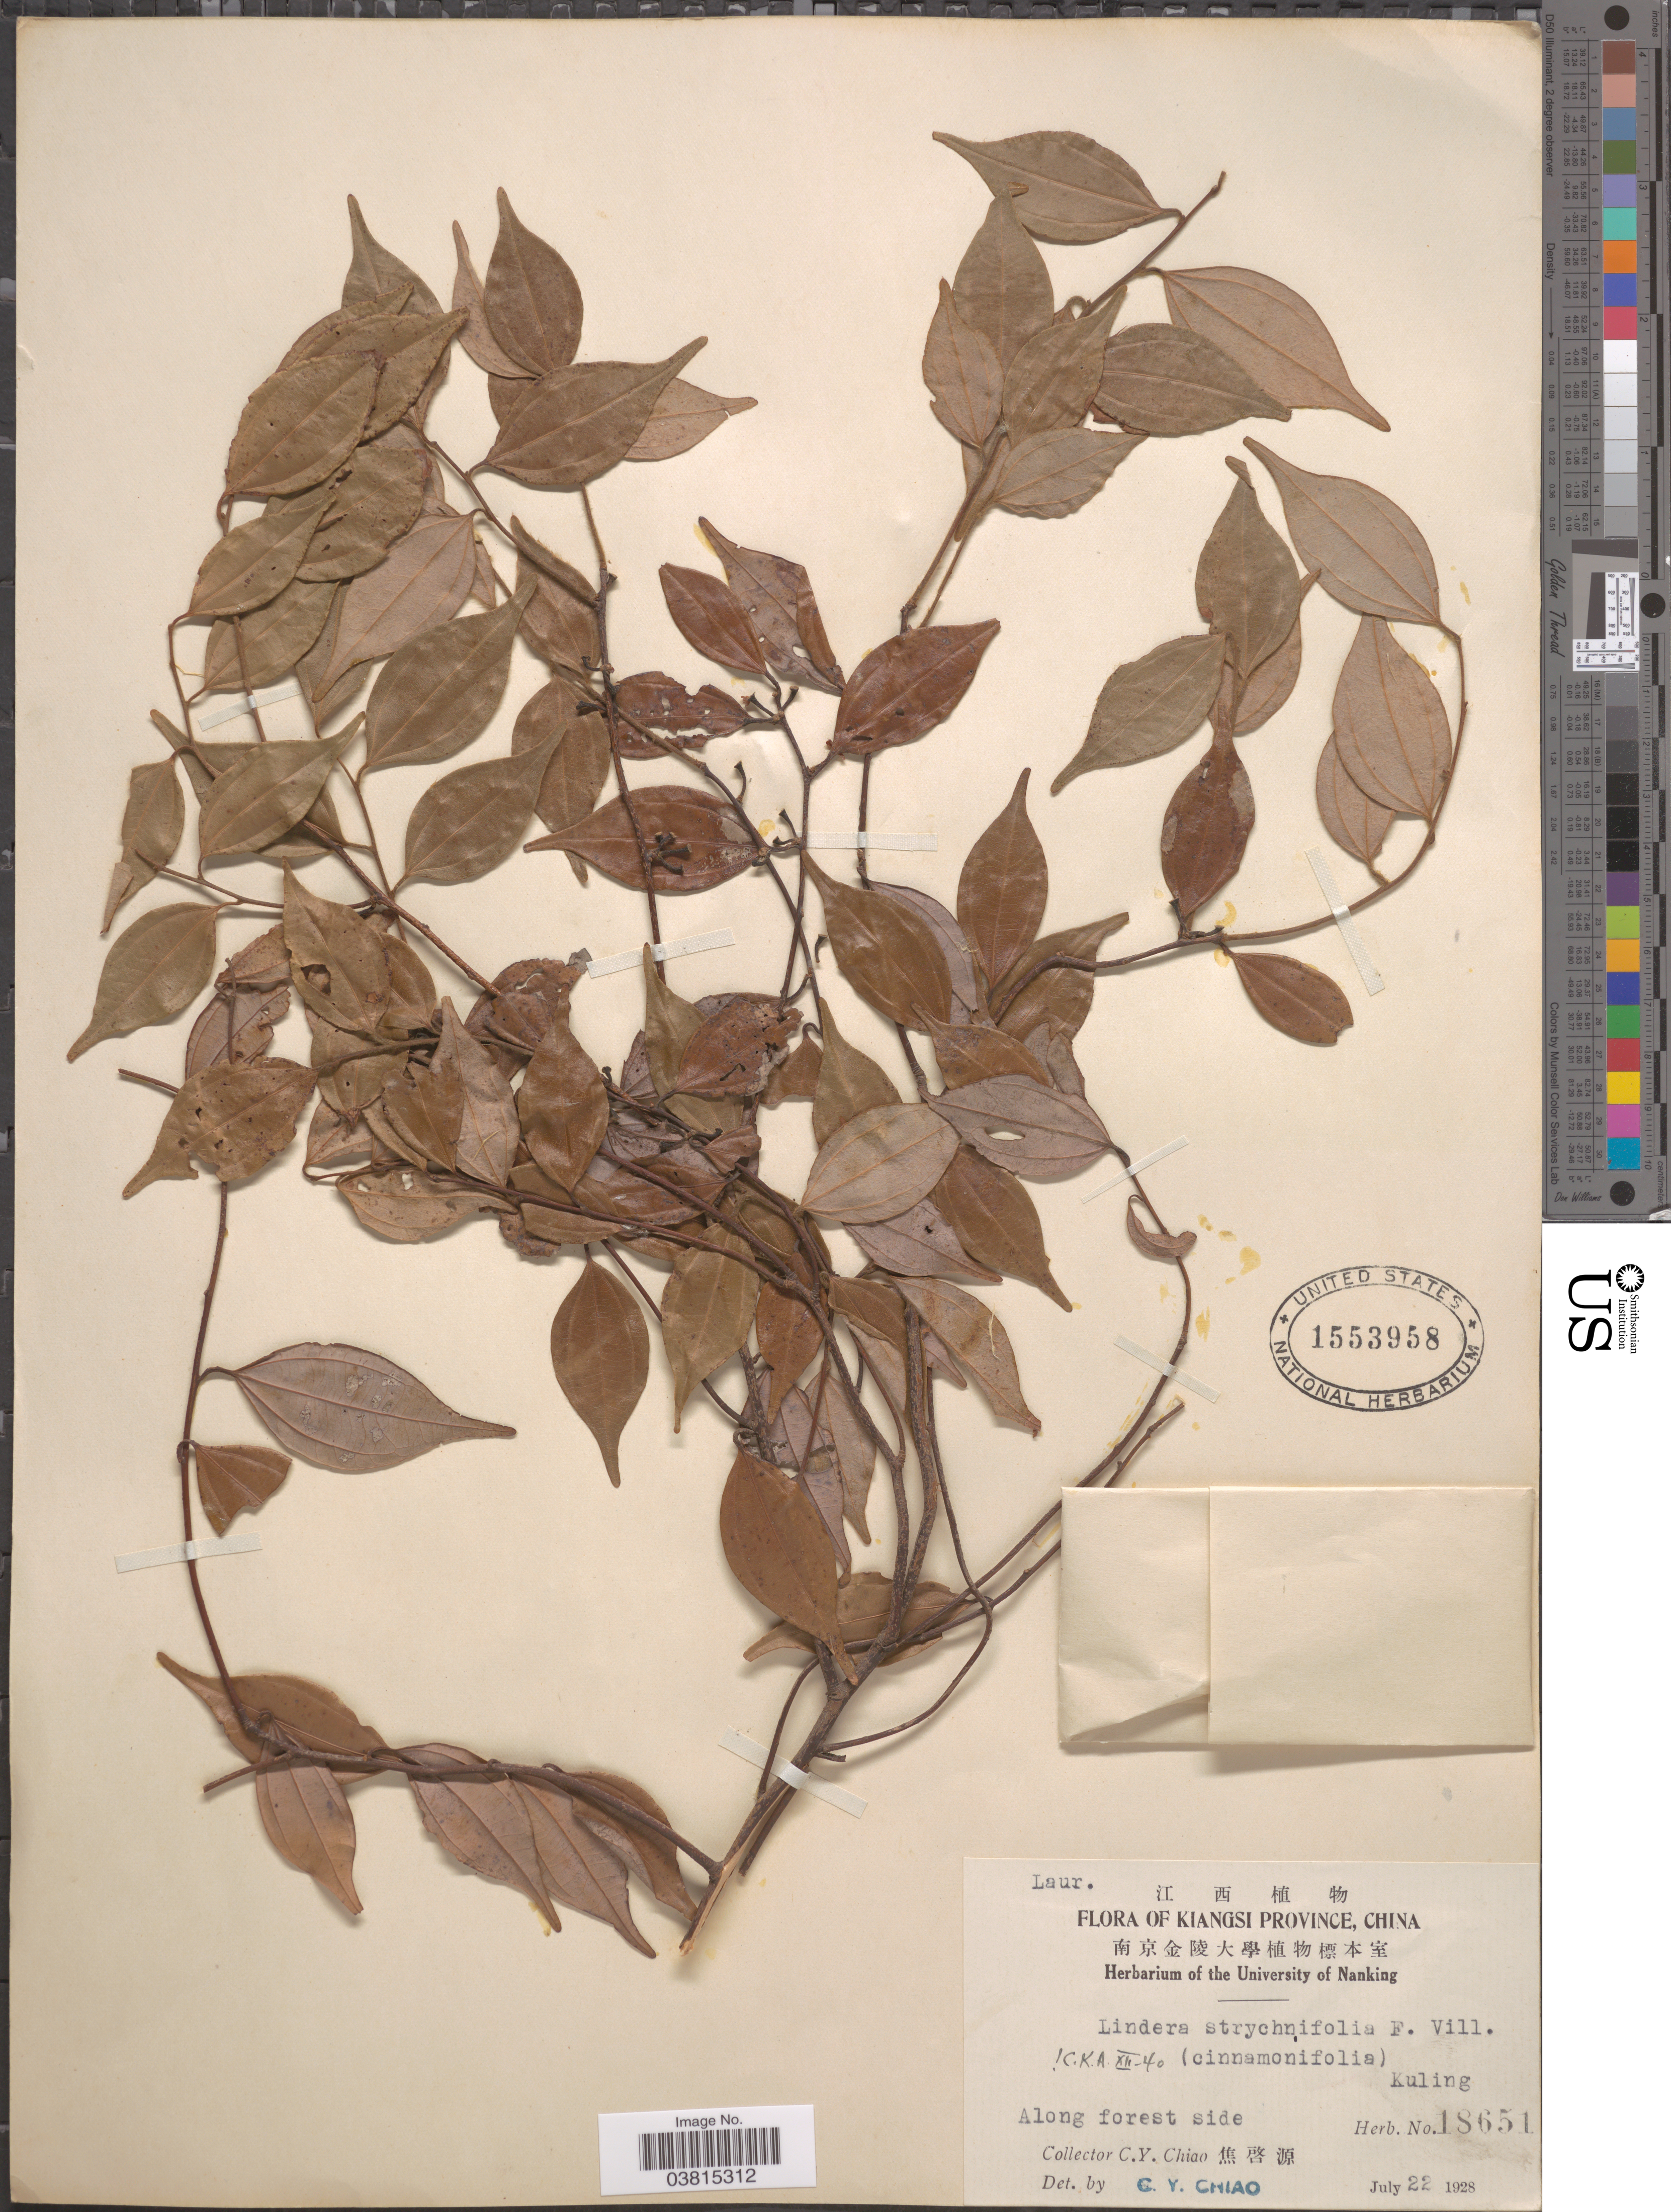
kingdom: Plantae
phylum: Tracheophyta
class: Magnoliopsida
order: Laurales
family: Lauraceae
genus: Lindera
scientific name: Lindera strychnifolia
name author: Fern.-Vill.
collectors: C. Y. Chiao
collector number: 18651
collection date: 1928-07-22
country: China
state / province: Jiangxi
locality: Kiangsi Province. Kuling.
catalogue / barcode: US 1553958